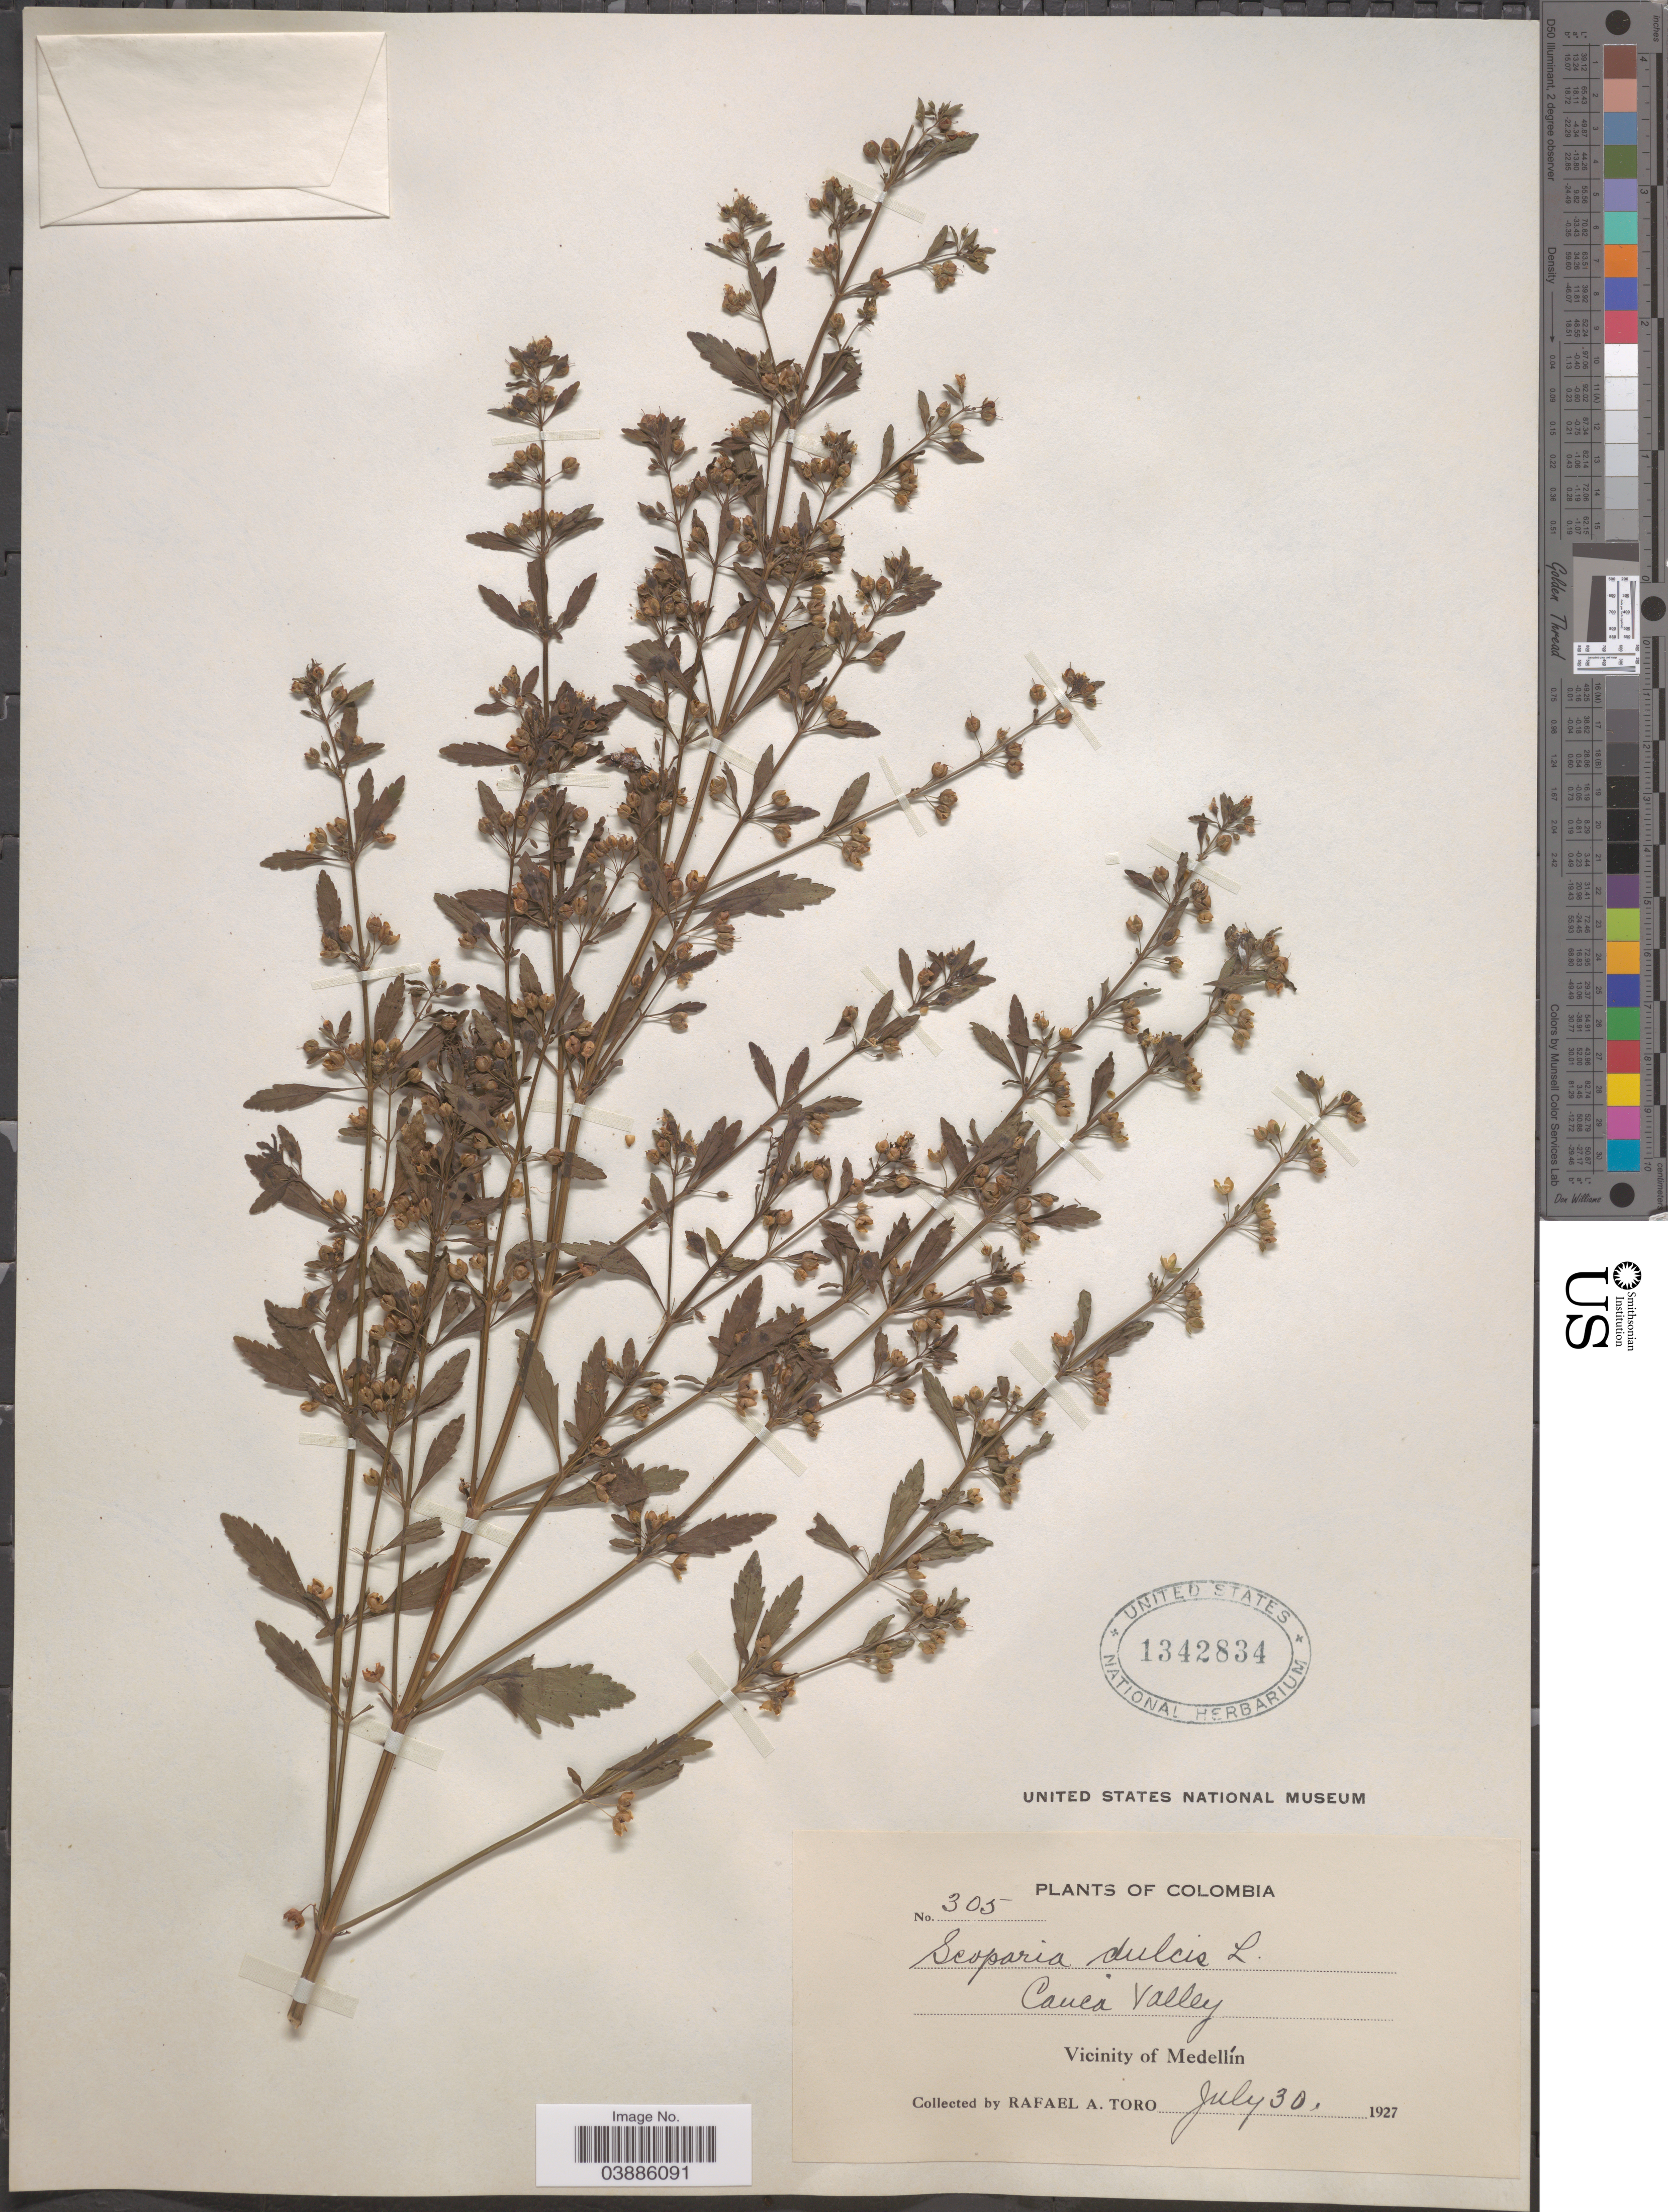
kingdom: Plantae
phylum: Tracheophyta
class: Magnoliopsida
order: Lamiales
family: Plantaginaceae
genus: Scoparia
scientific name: Scoparia dulcis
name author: L.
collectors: R. A. Toro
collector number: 305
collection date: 1927-07-30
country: Colombia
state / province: Cauca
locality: Cauca Valley. Vicinity of Medellín.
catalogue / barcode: US 1342834